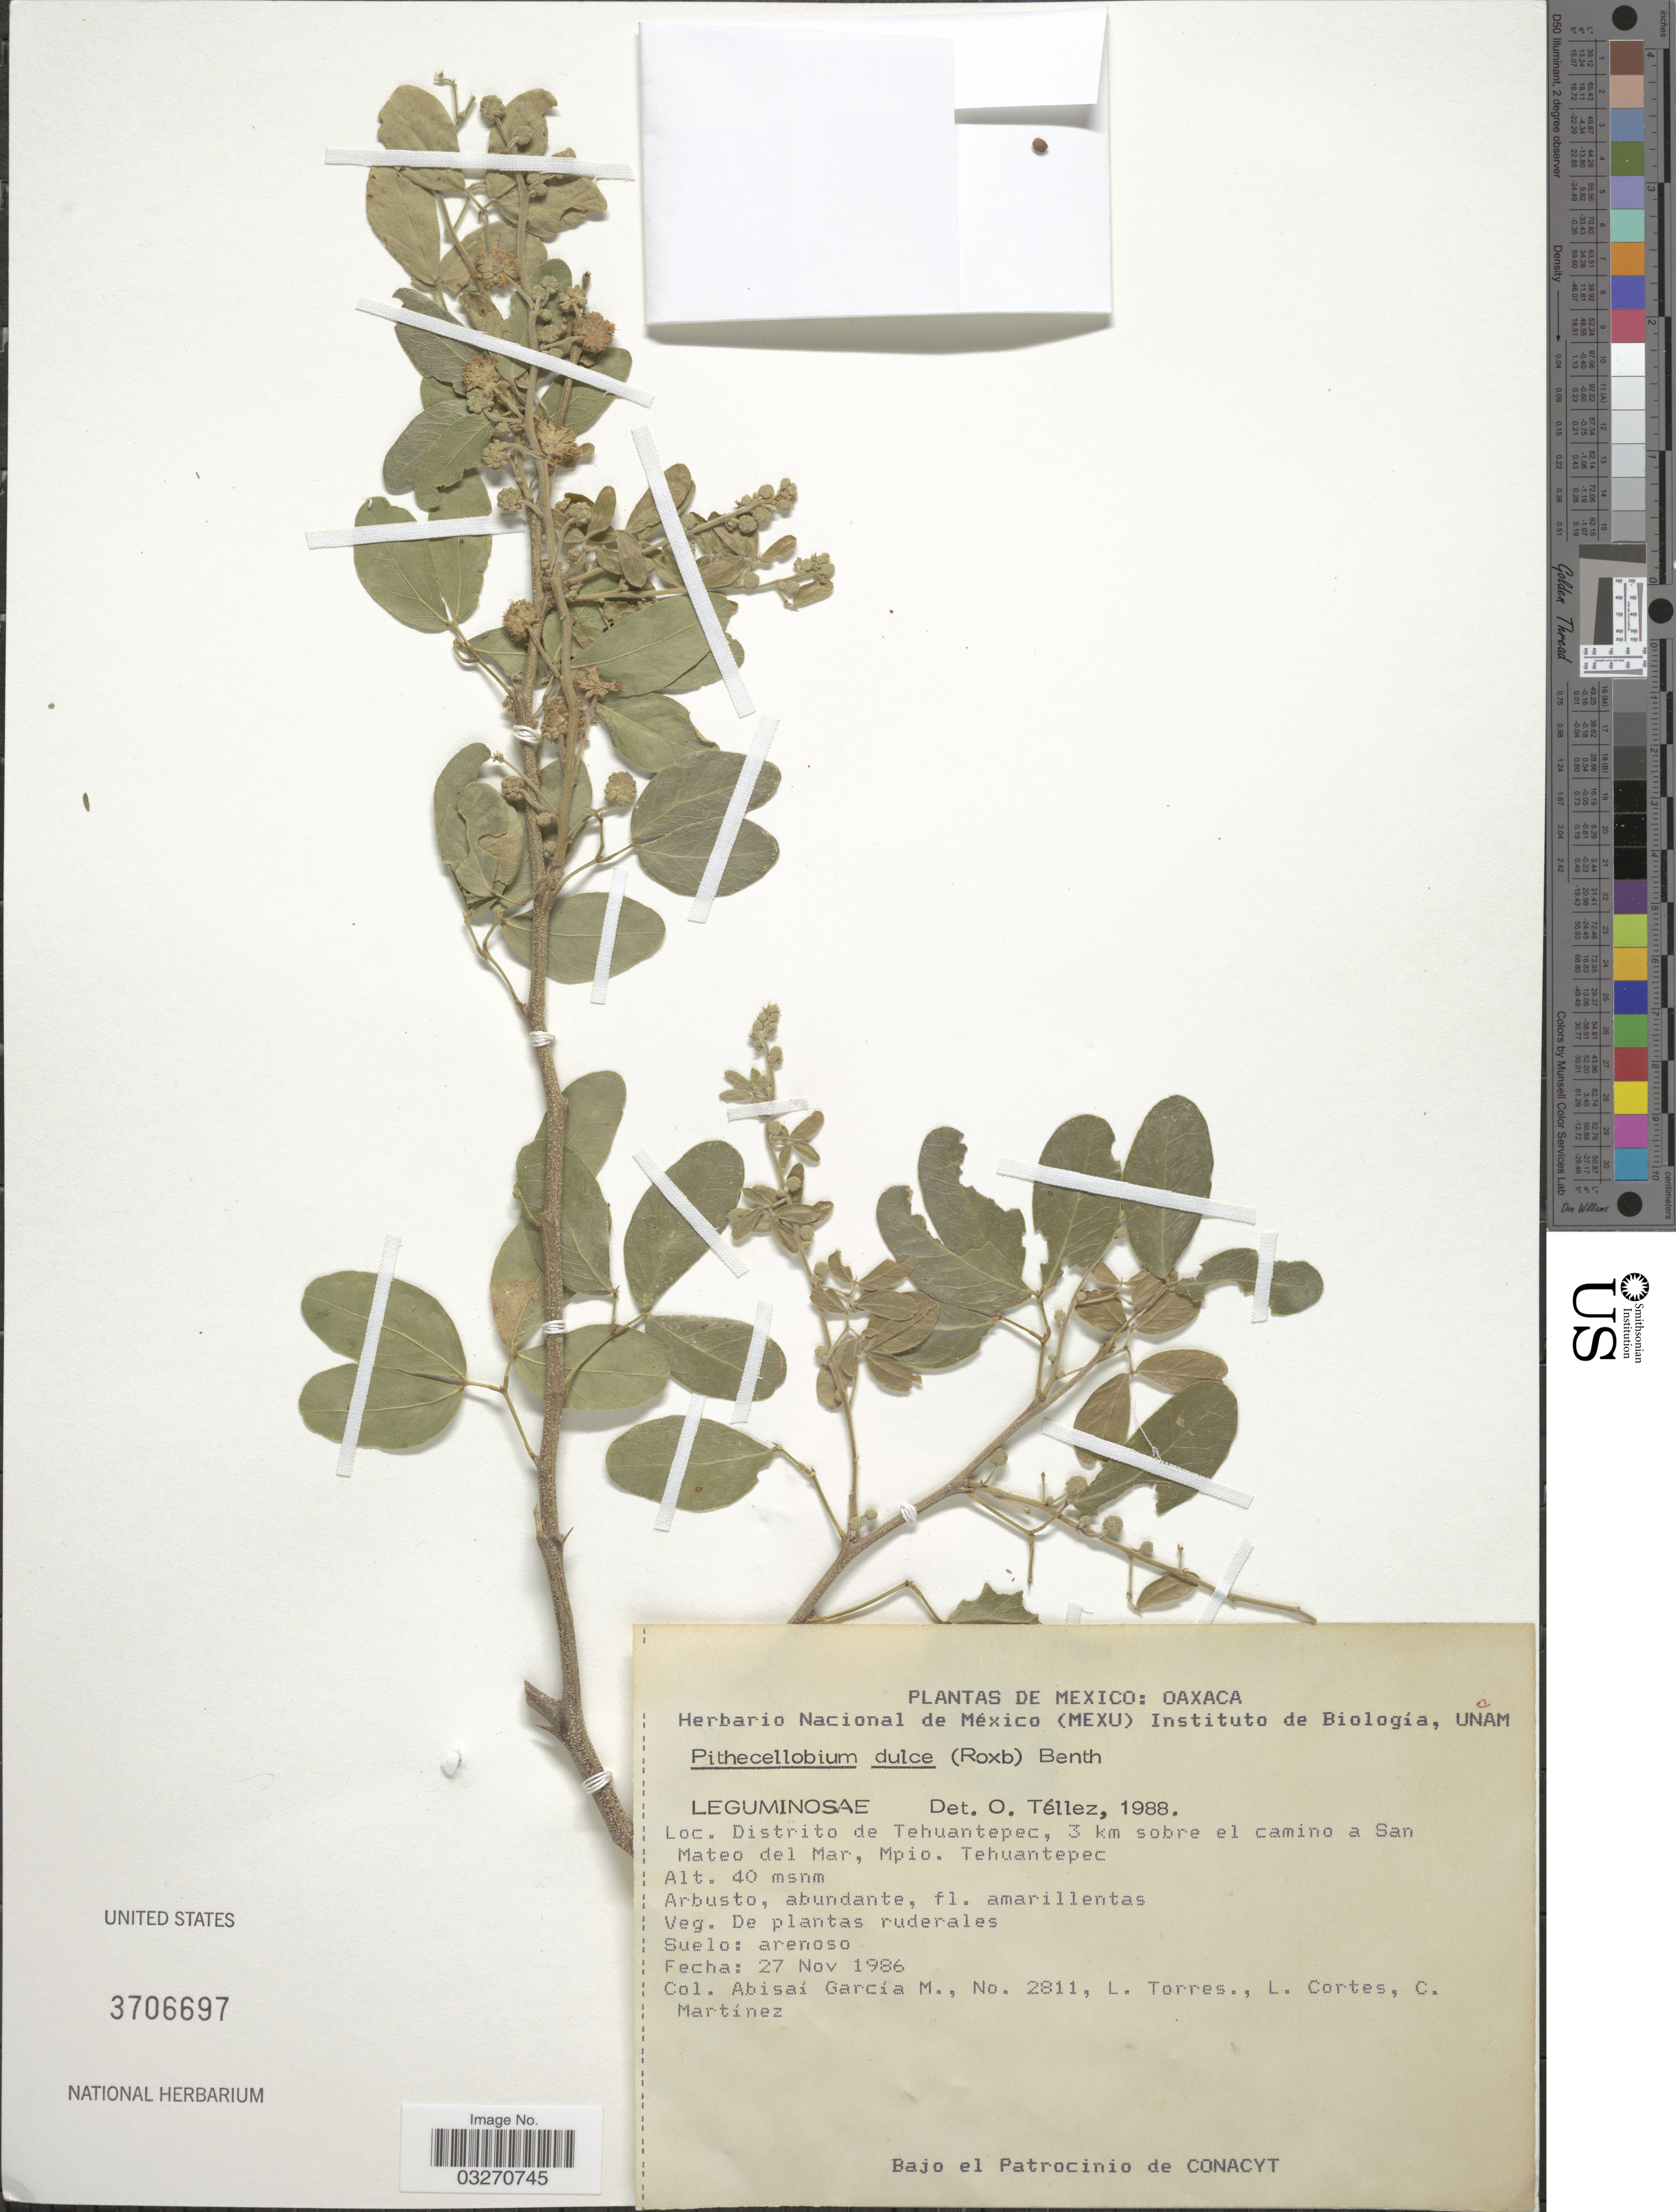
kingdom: Plantae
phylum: Tracheophyta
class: Magnoliopsida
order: Fabales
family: Fabaceae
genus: Pithecellobium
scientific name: Pithecellobium dulce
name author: (Roxb.) Benth.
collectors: A. García M., L. Torres, L. Cortes & C. Martínez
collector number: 2811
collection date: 1986-11-27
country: Mexico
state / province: Oaxaca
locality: Distrito de Tehuantepec, 3 km sobre el camino a San Mateo del Mar, Mpio. Tehuantepec.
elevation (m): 40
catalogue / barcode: US 3706697